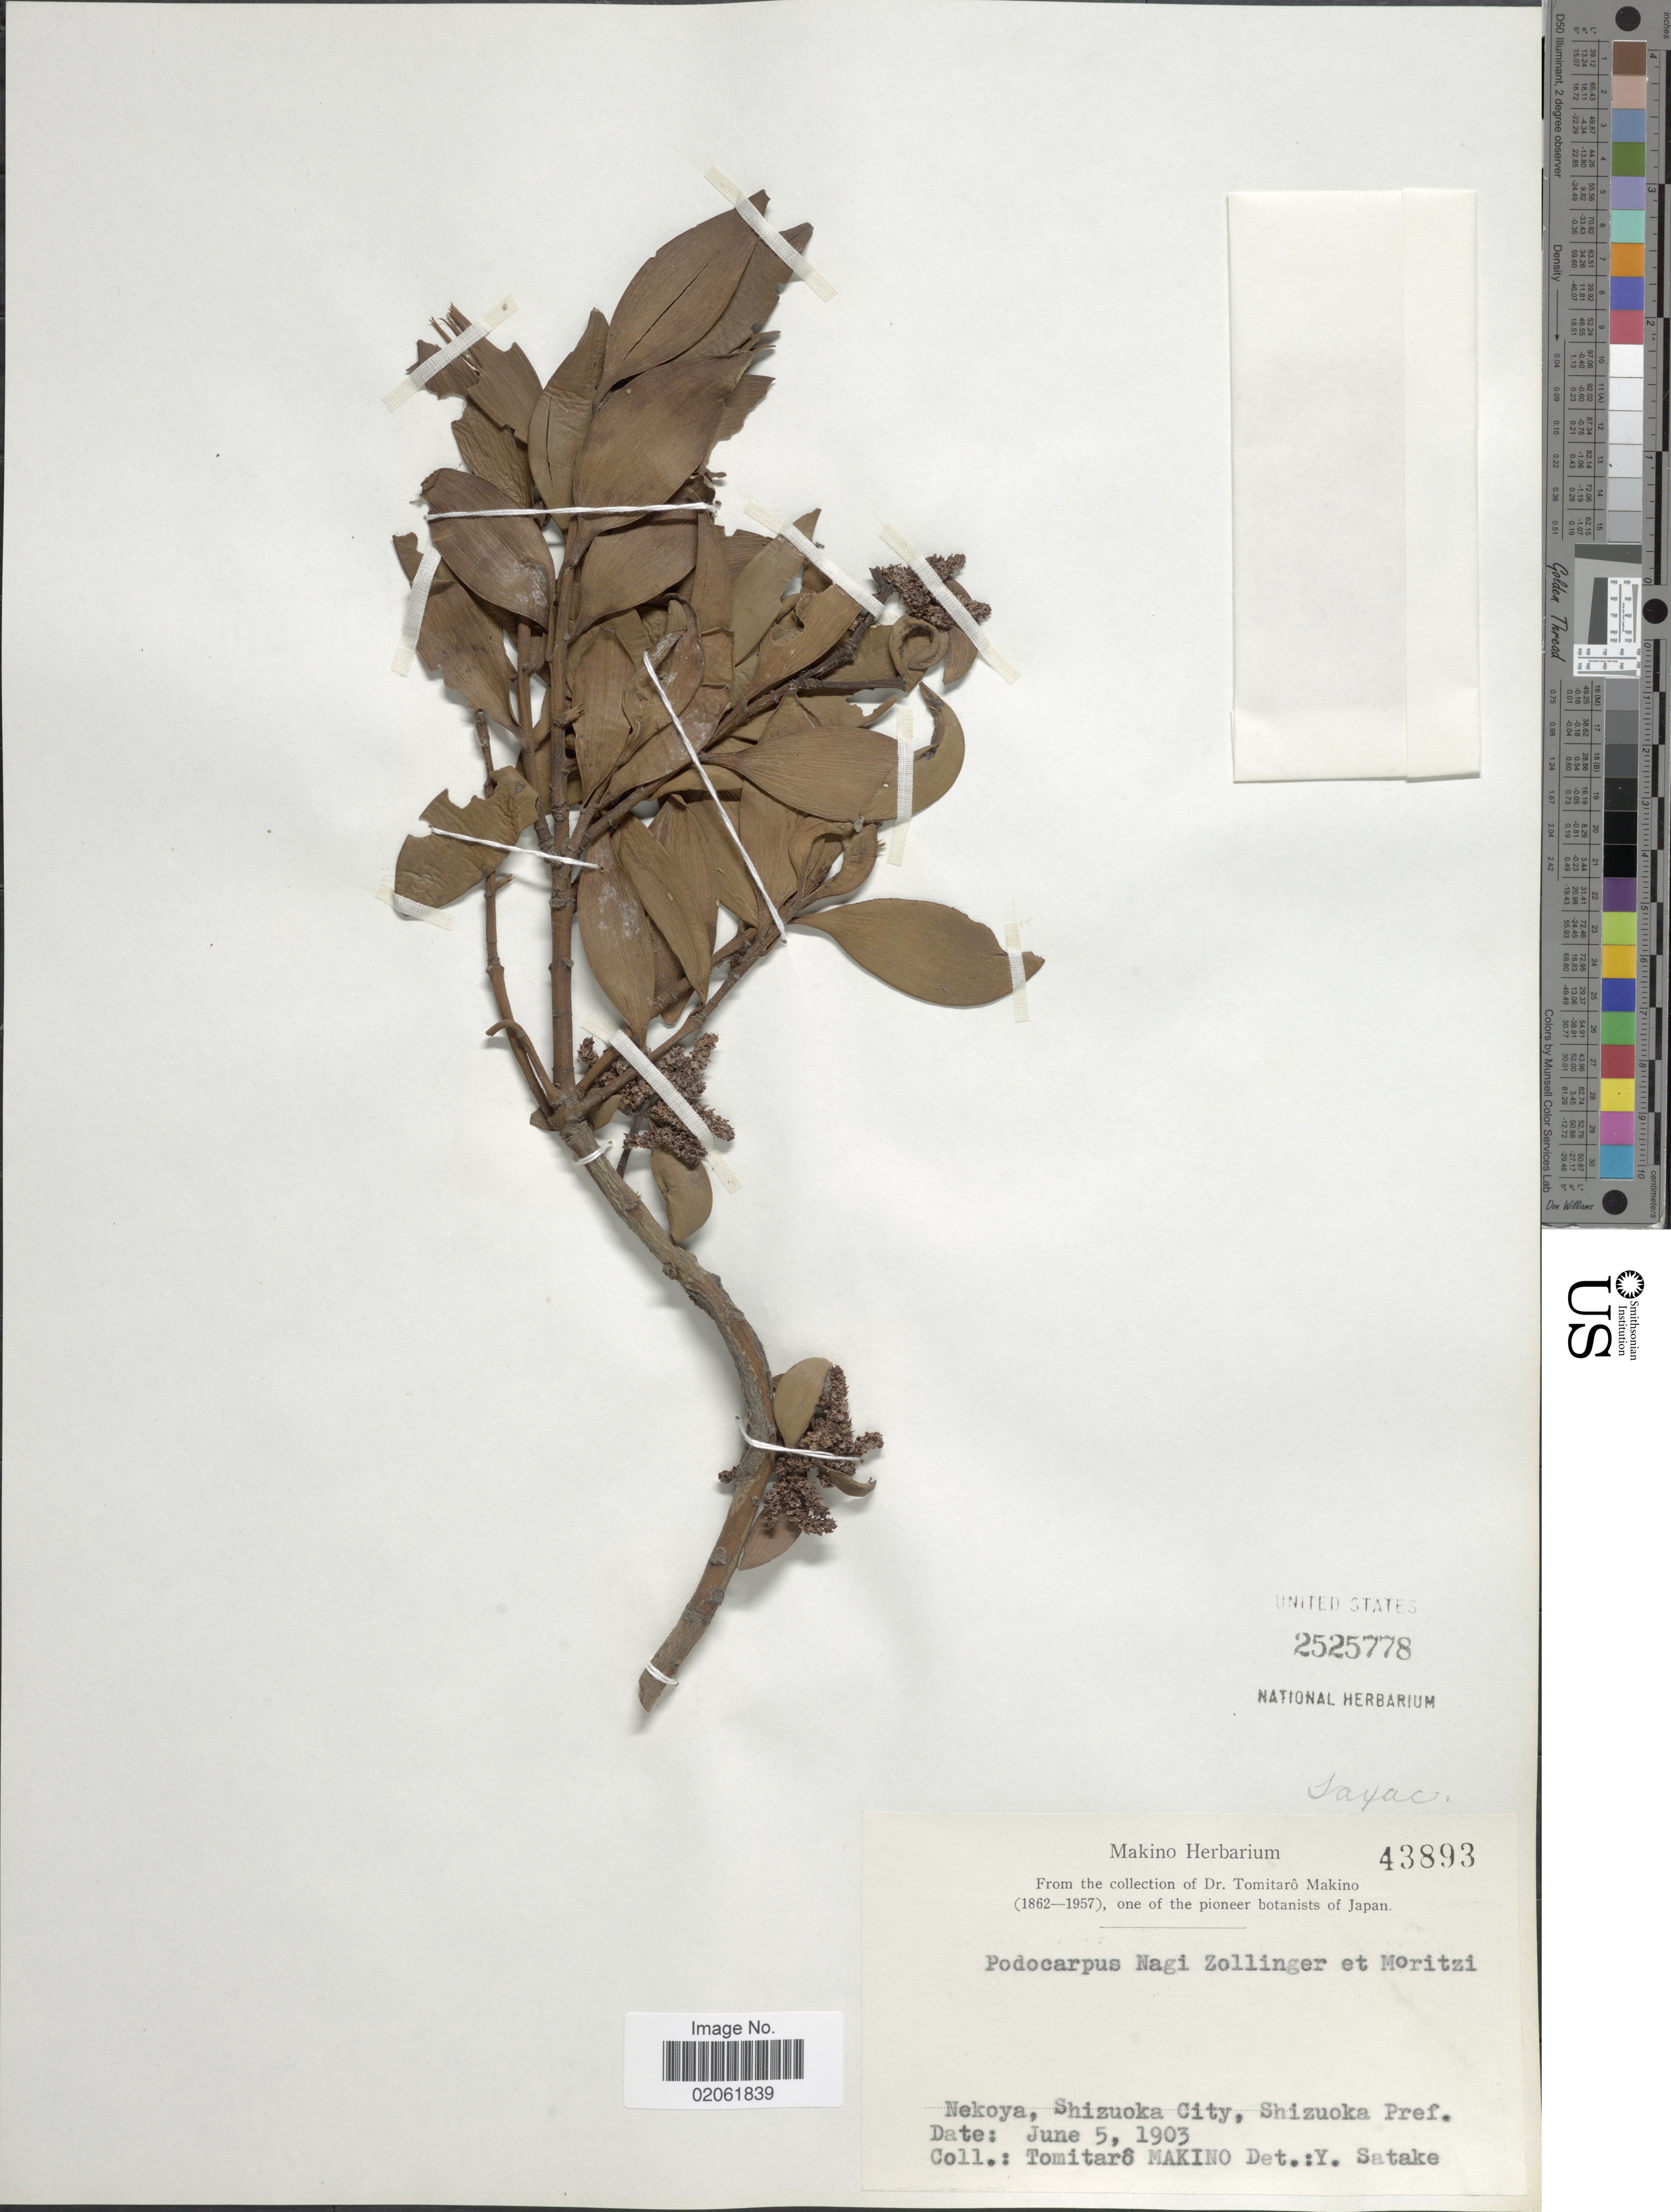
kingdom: Plantae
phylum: Tracheophyta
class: Pinopsida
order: Pinales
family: Podocarpaceae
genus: Podocarpus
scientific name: Podocarpus nagi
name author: (Thunb.) Pilg.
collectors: T. Makino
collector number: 43893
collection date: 1903-06-05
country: Japan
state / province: Sizuoka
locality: Nekoya, Shizuoka City, Shizuoka Pref.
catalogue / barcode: US 2525778